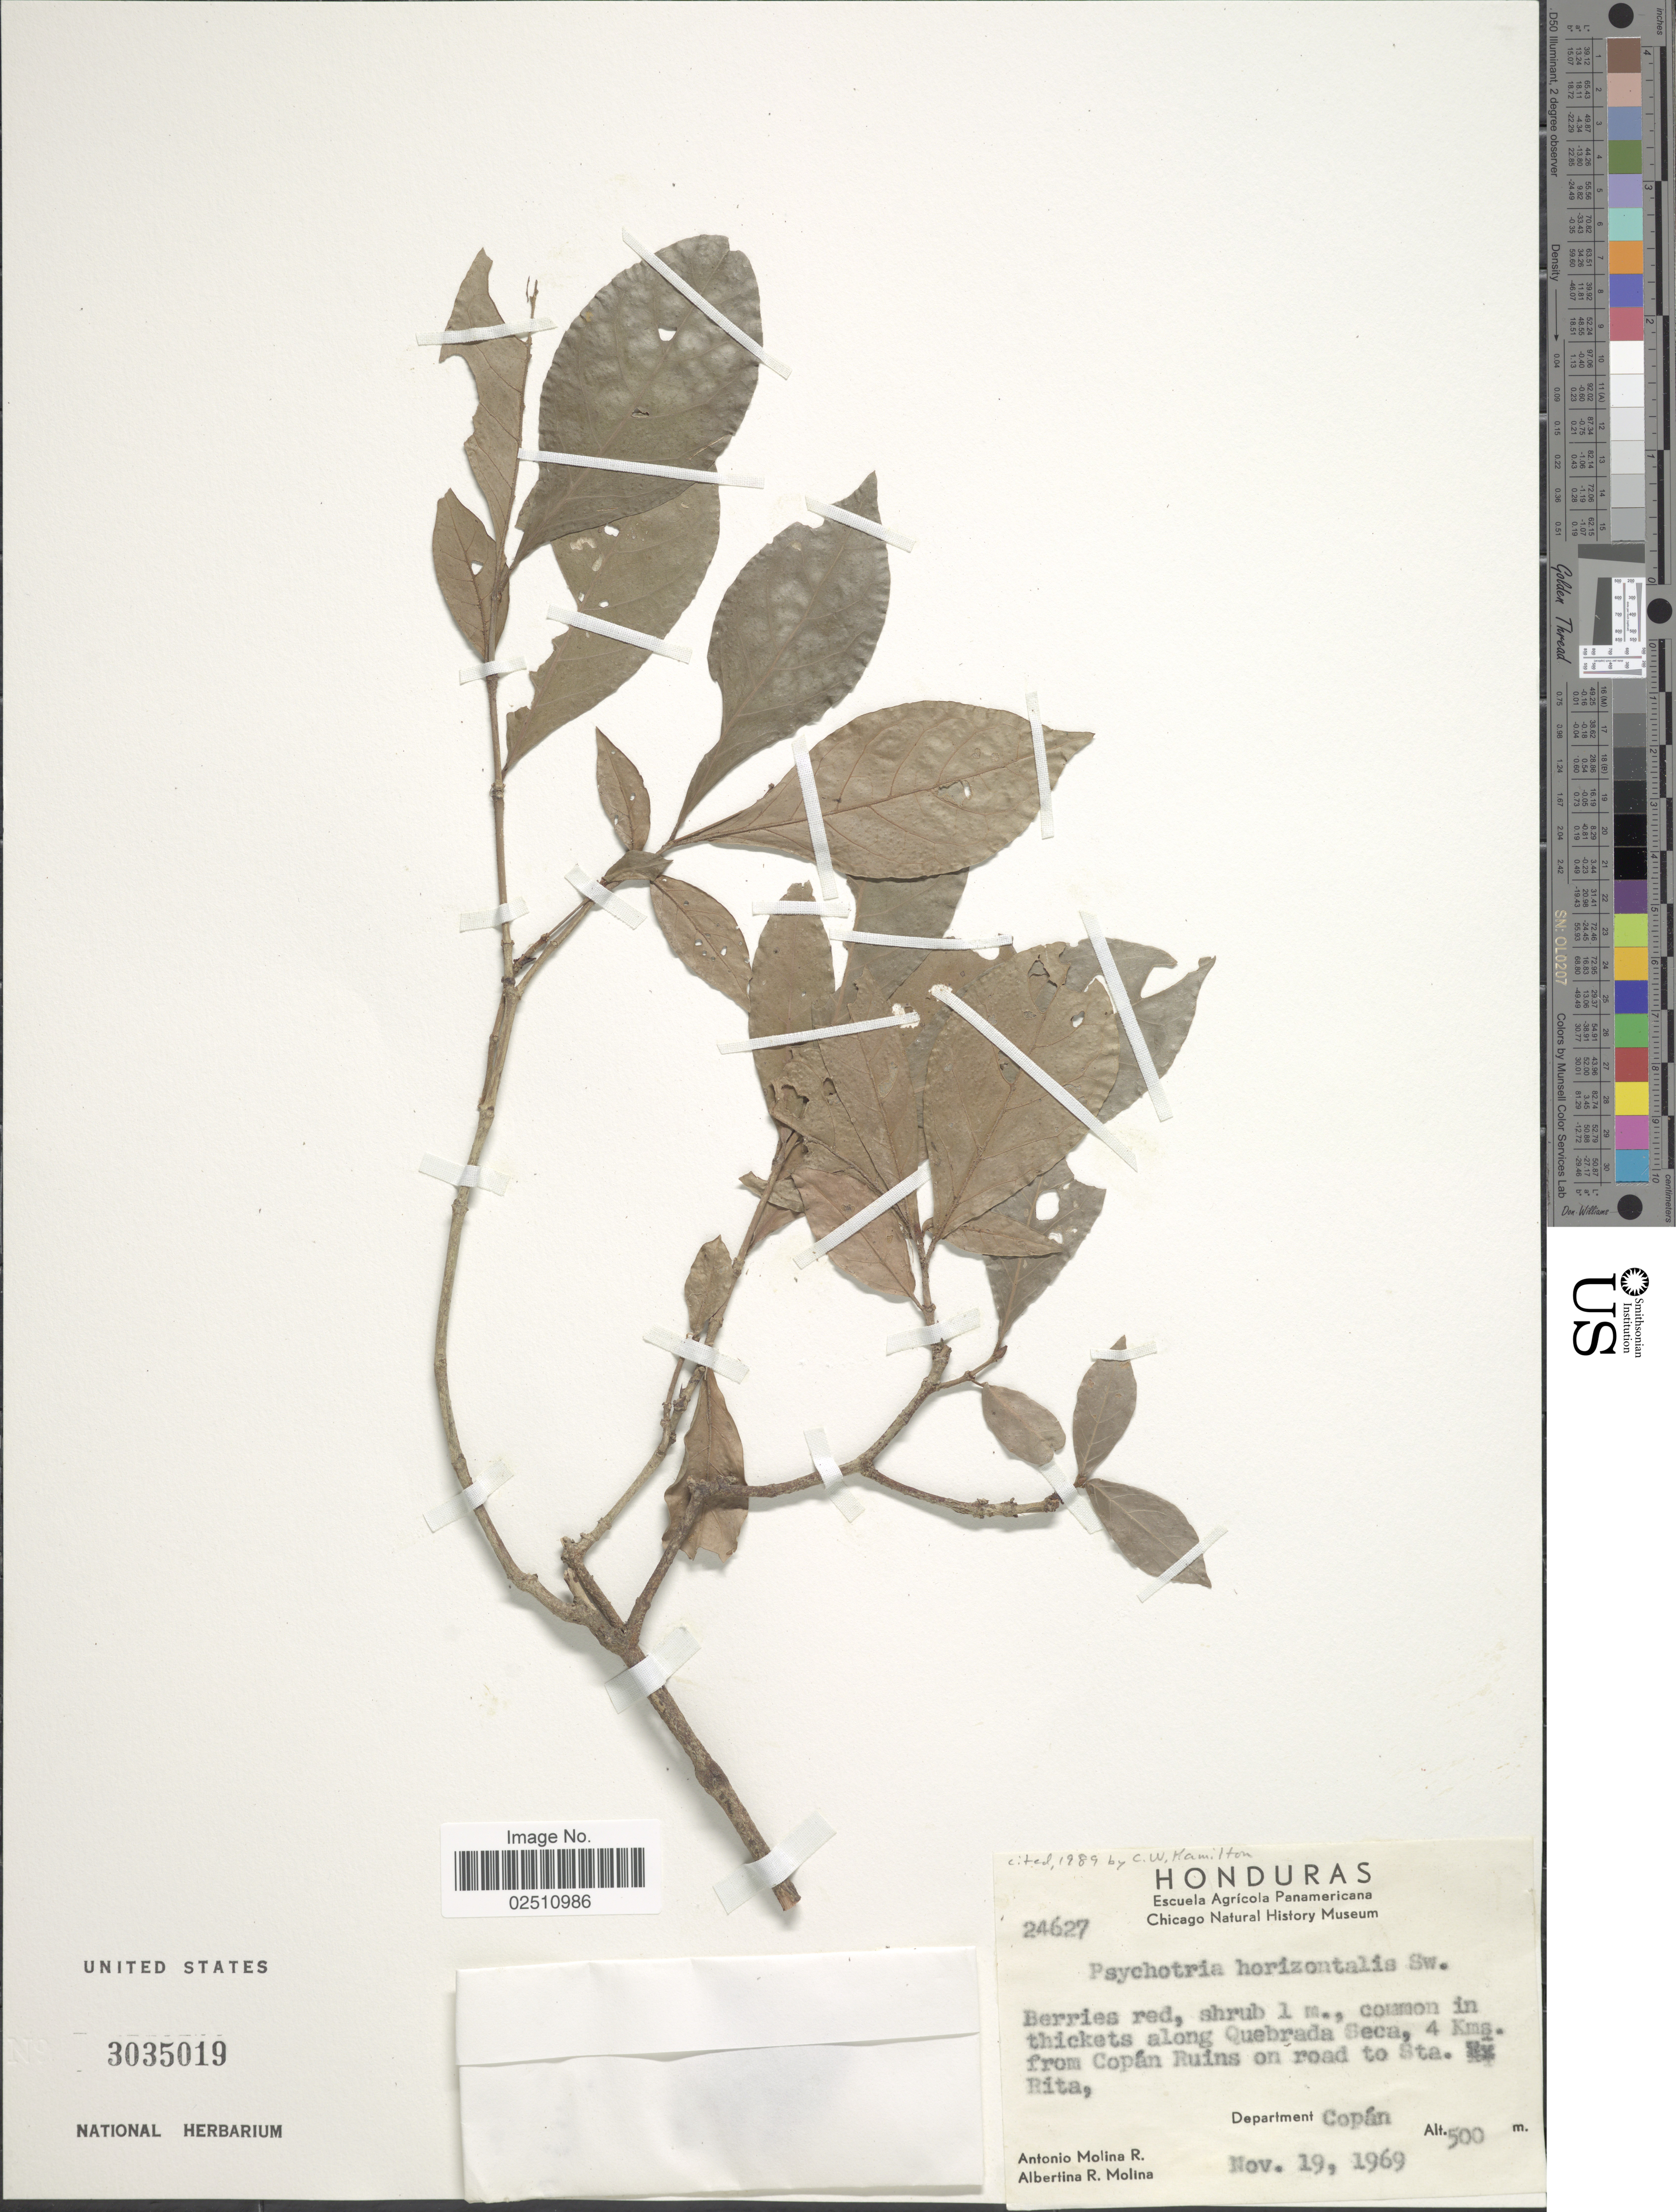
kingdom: Plantae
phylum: Tracheophyta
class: Magnoliopsida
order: Gentianales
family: Rubiaceae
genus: Psychotria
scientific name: Psychotria horizontalis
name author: Sw.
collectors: A. Molina R. & A. R. Molina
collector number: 24627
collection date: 1969-11-19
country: Honduras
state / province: Copán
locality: In thickets along Quebrada Secac, 4 kms. from Copan Ruins on road to Sta. Rita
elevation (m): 500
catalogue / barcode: US 3035019